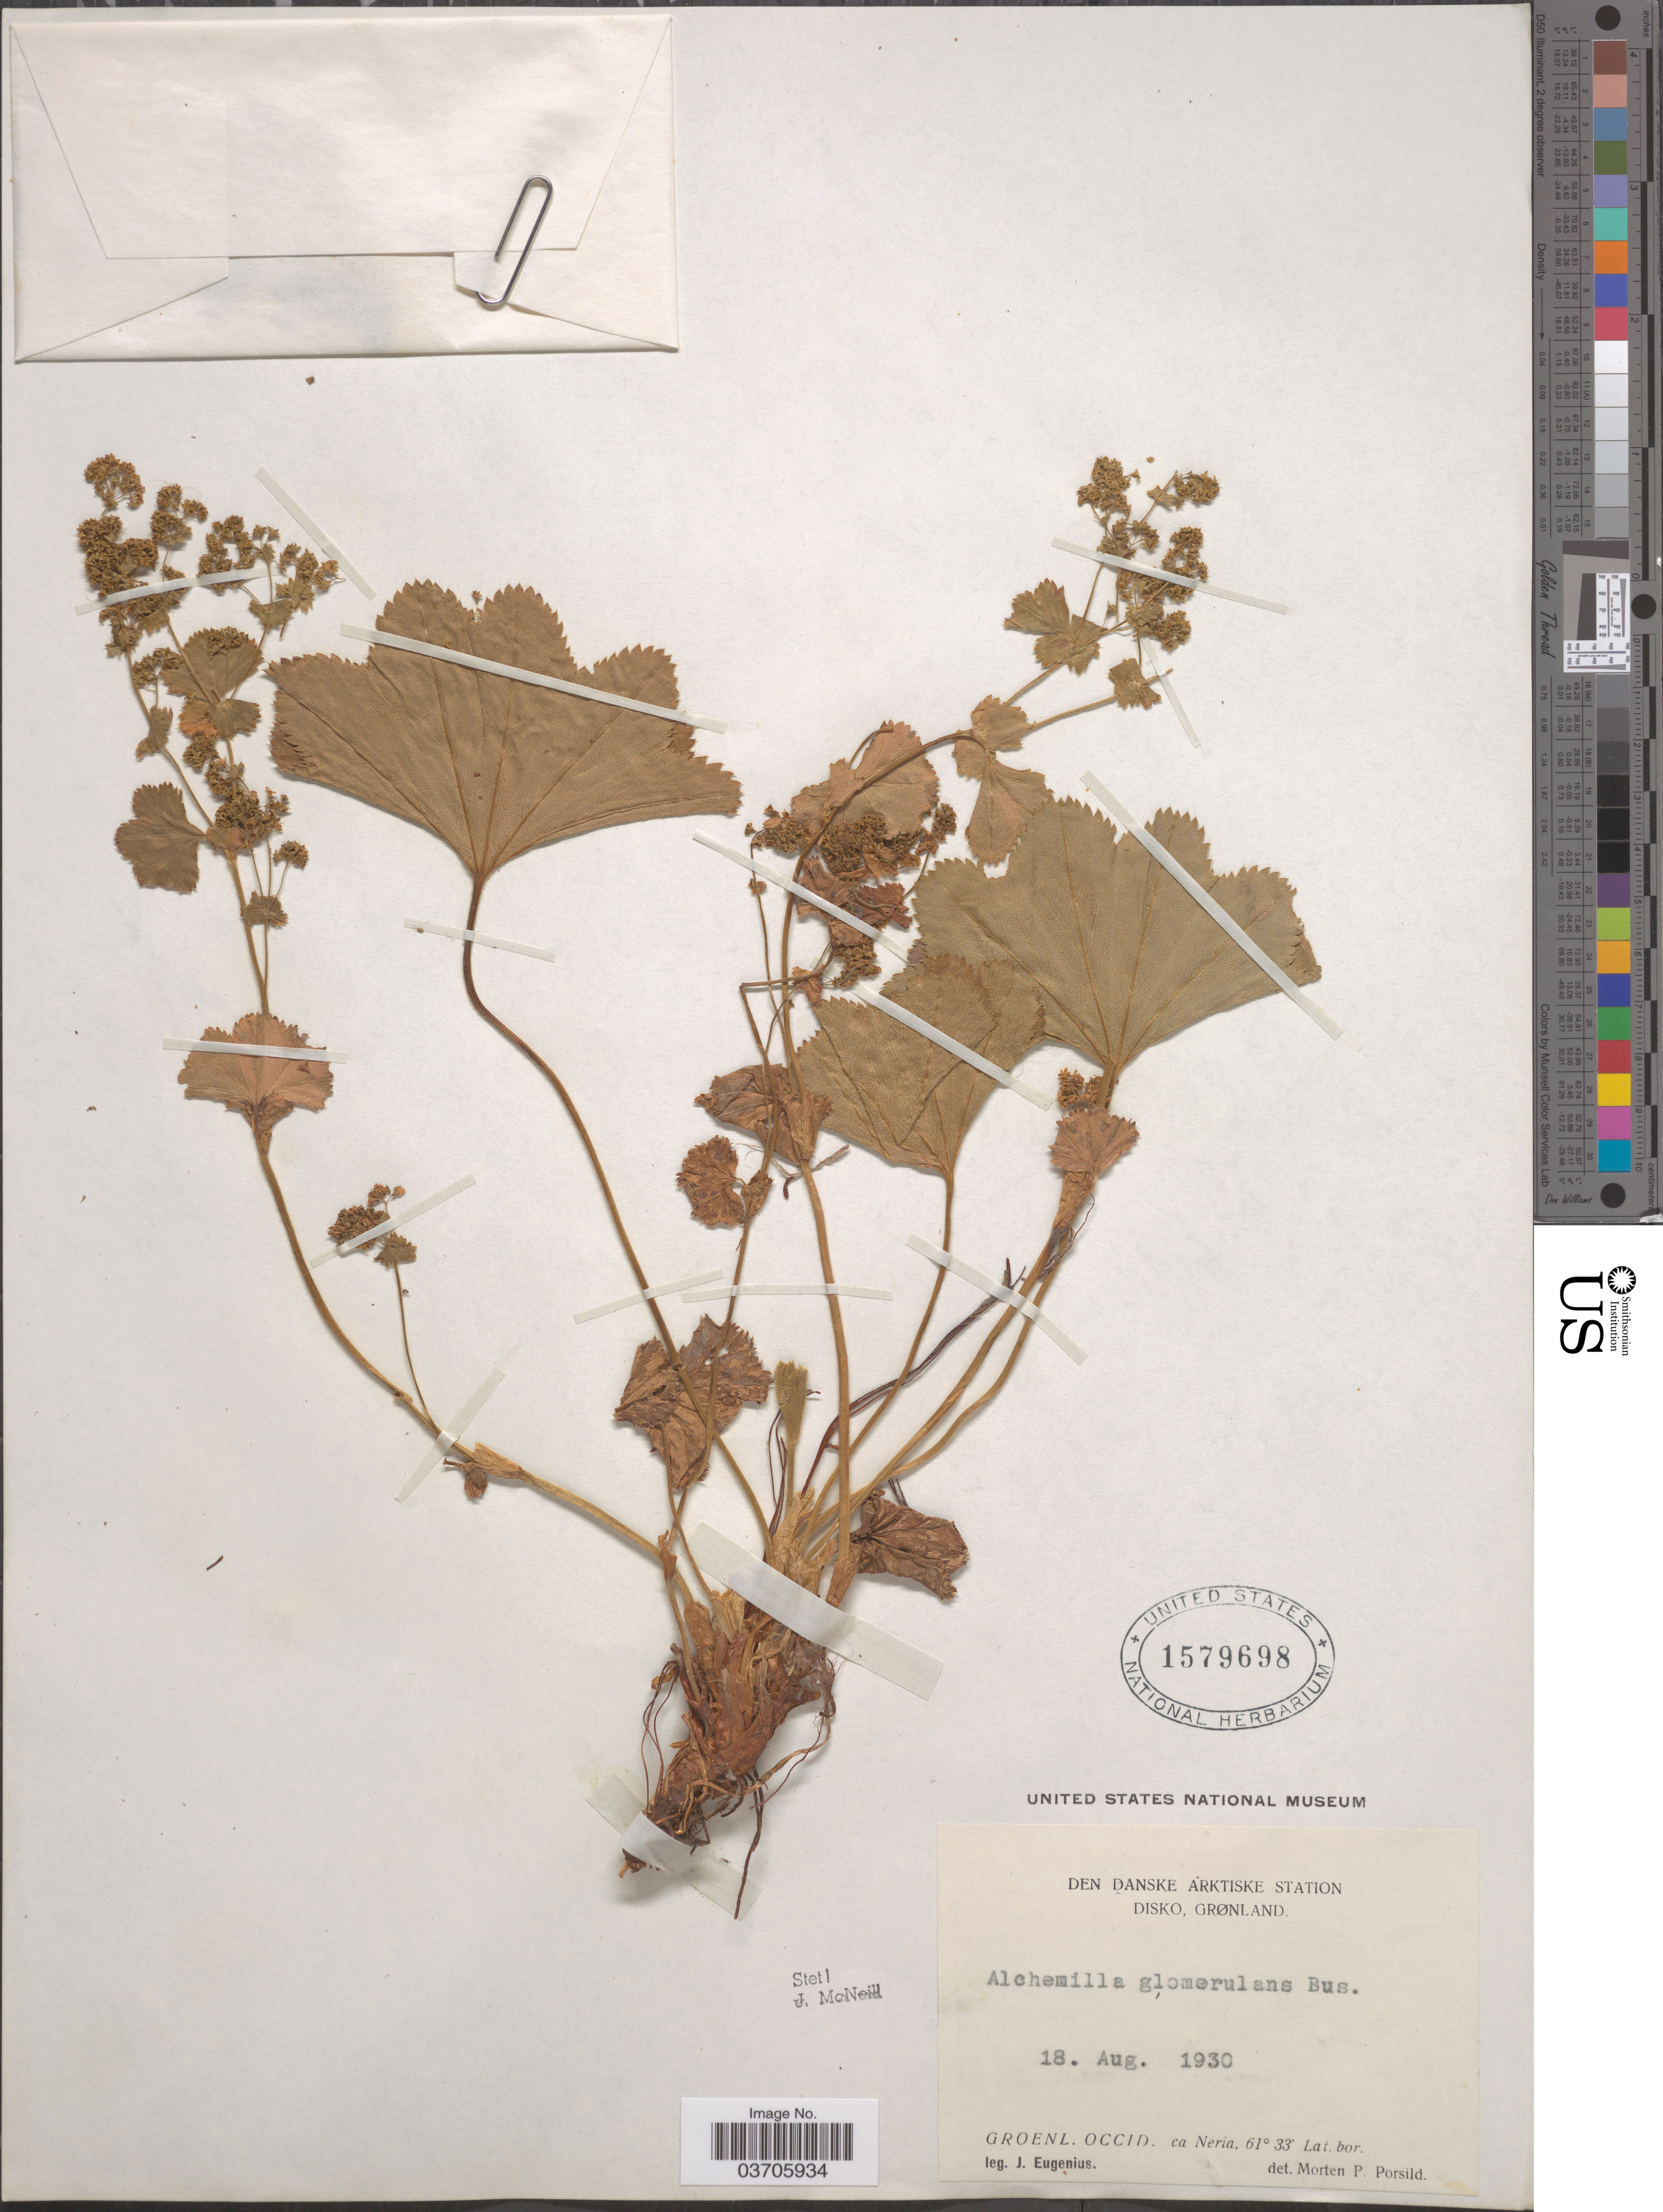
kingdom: Plantae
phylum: Tracheophyta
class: Magnoliopsida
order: Rosales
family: Rosaceae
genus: Alchemilla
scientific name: Alchemilla glomerulans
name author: Buser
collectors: J. Eugenius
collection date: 1930-08-18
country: Greenland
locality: Den Danske Arktiske Station. Disko, Grønland. Groenl. Occid. ca Neria.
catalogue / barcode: US 1579698